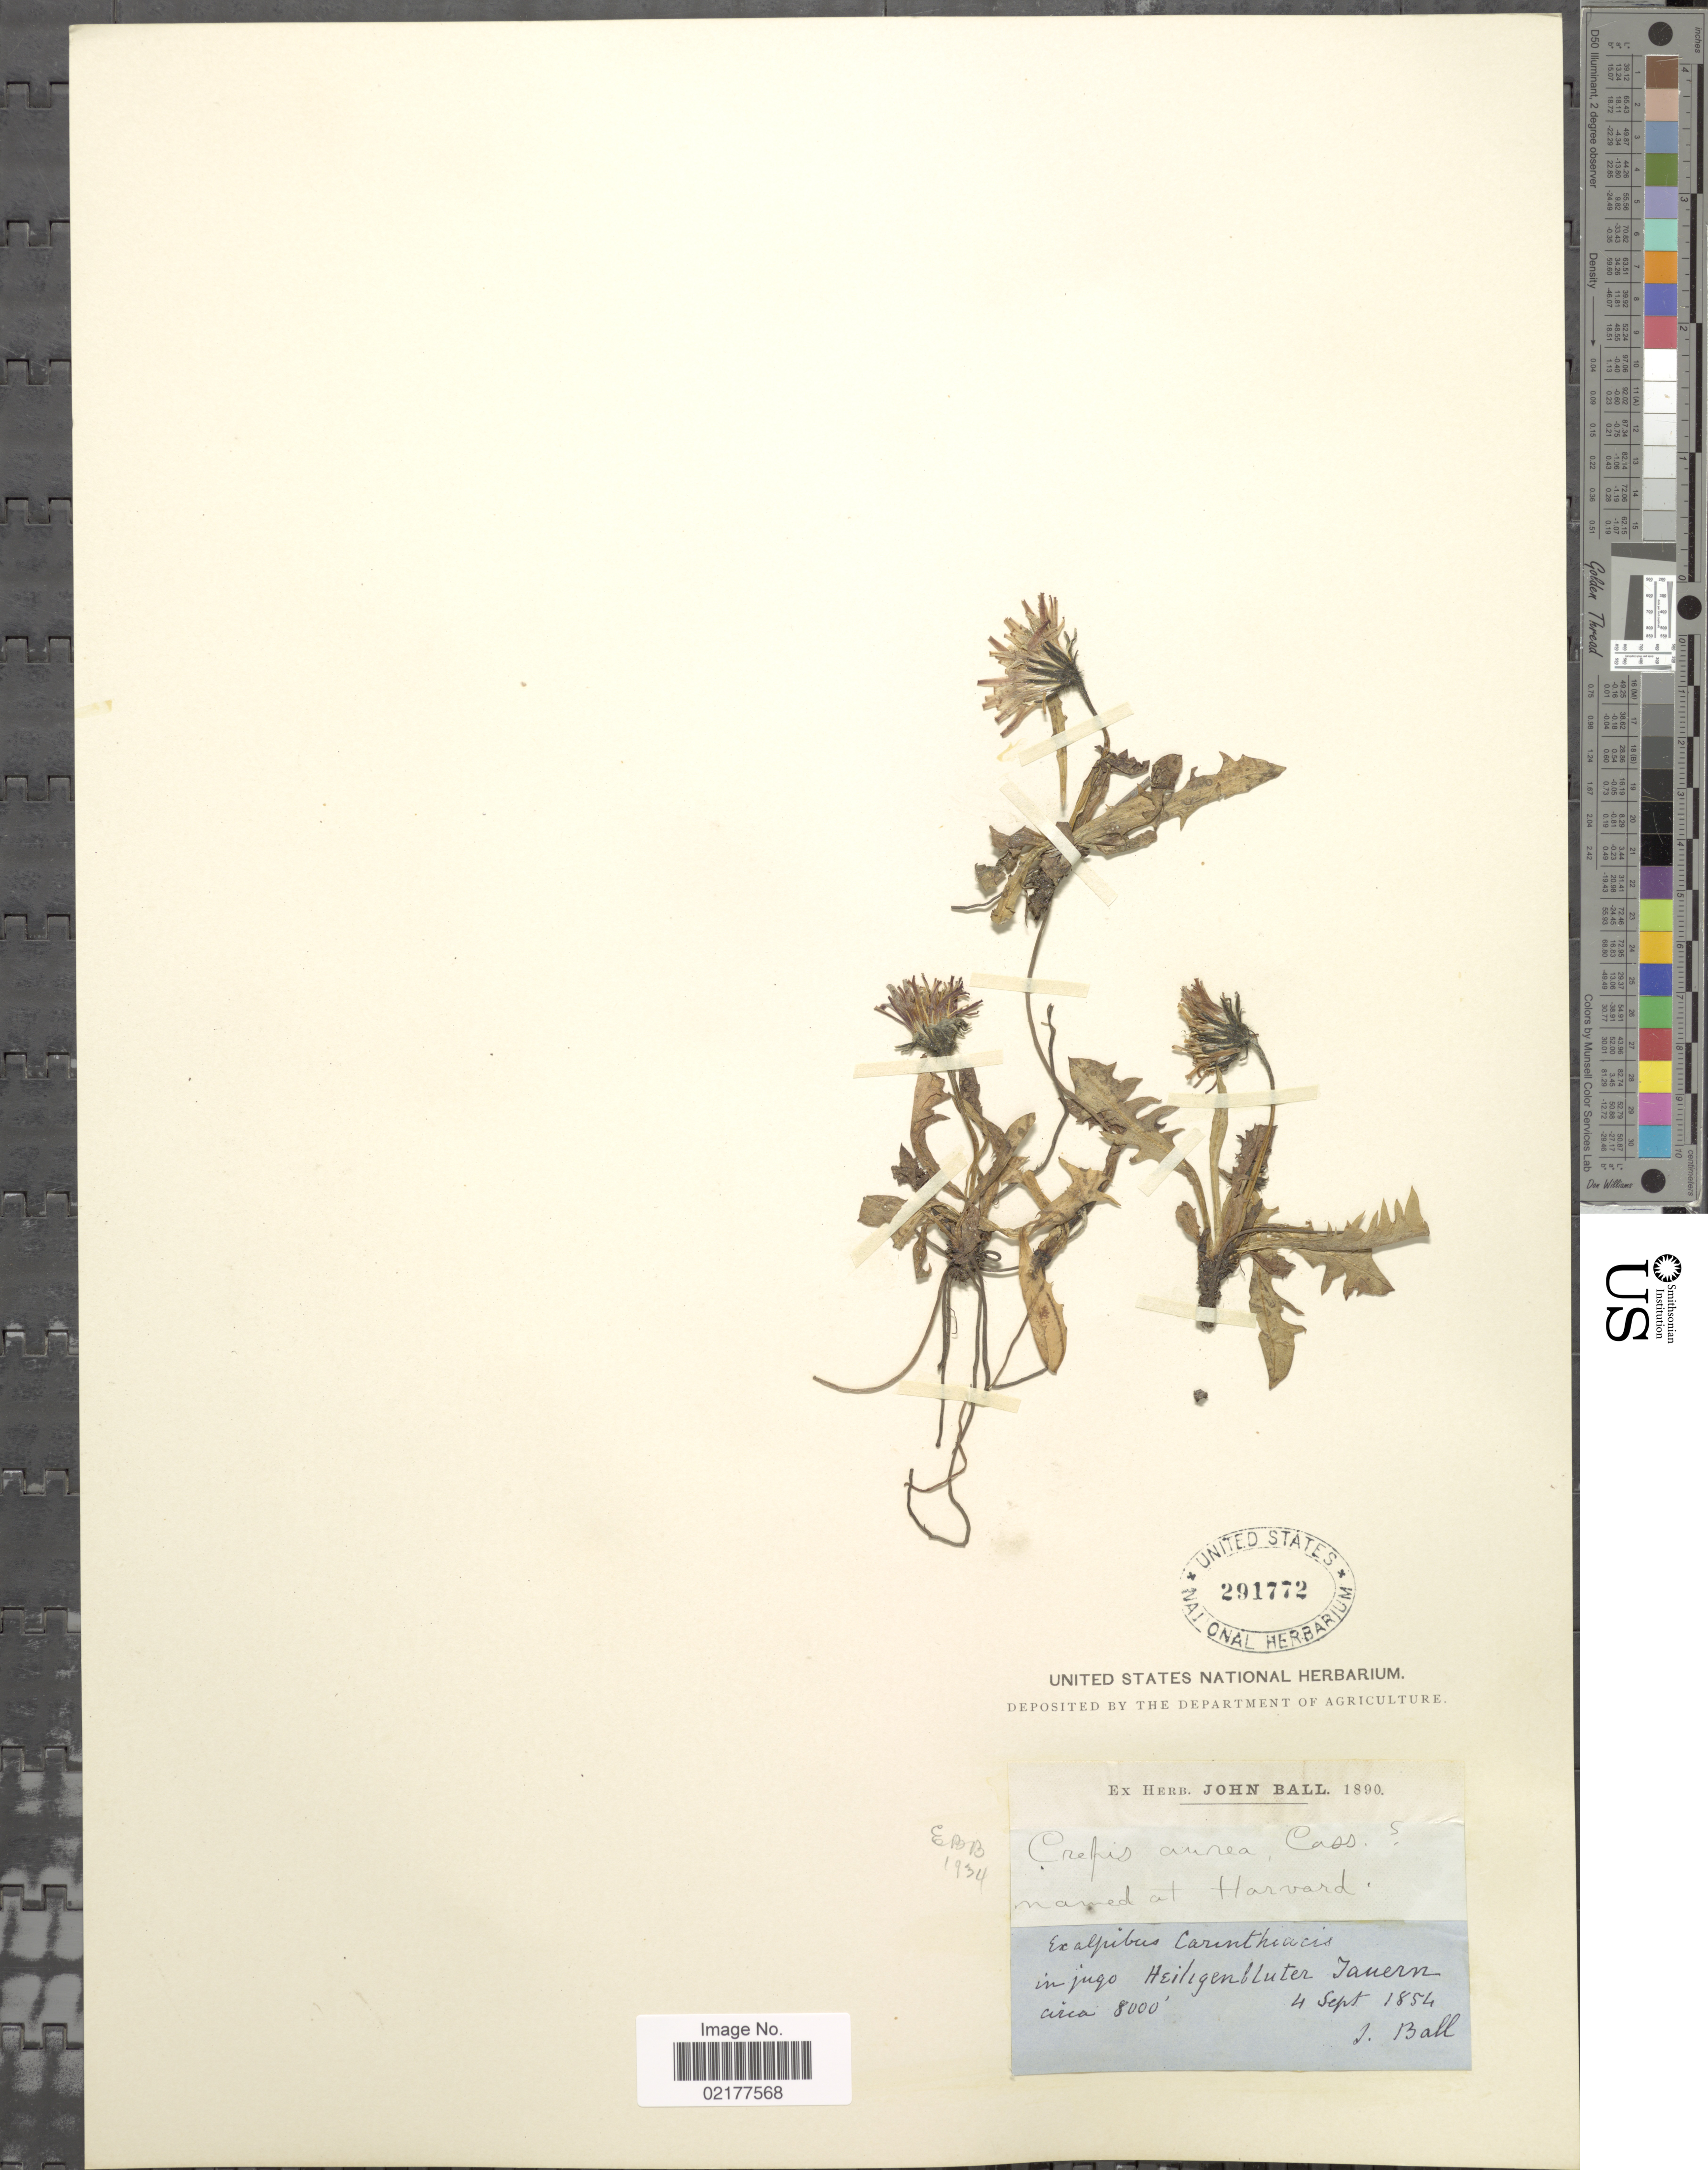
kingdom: Plantae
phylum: Tracheophyta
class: Magnoliopsida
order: Asterales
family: Asteraceae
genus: Crepis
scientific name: Crepis aurea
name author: (L.) Cass.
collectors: J. Ball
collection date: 1854-09-04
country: Austria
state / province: Karnten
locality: Ex alpibus Carinthiacis in jugo Heiligenbluter Tauern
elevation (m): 2438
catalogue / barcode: US 291772